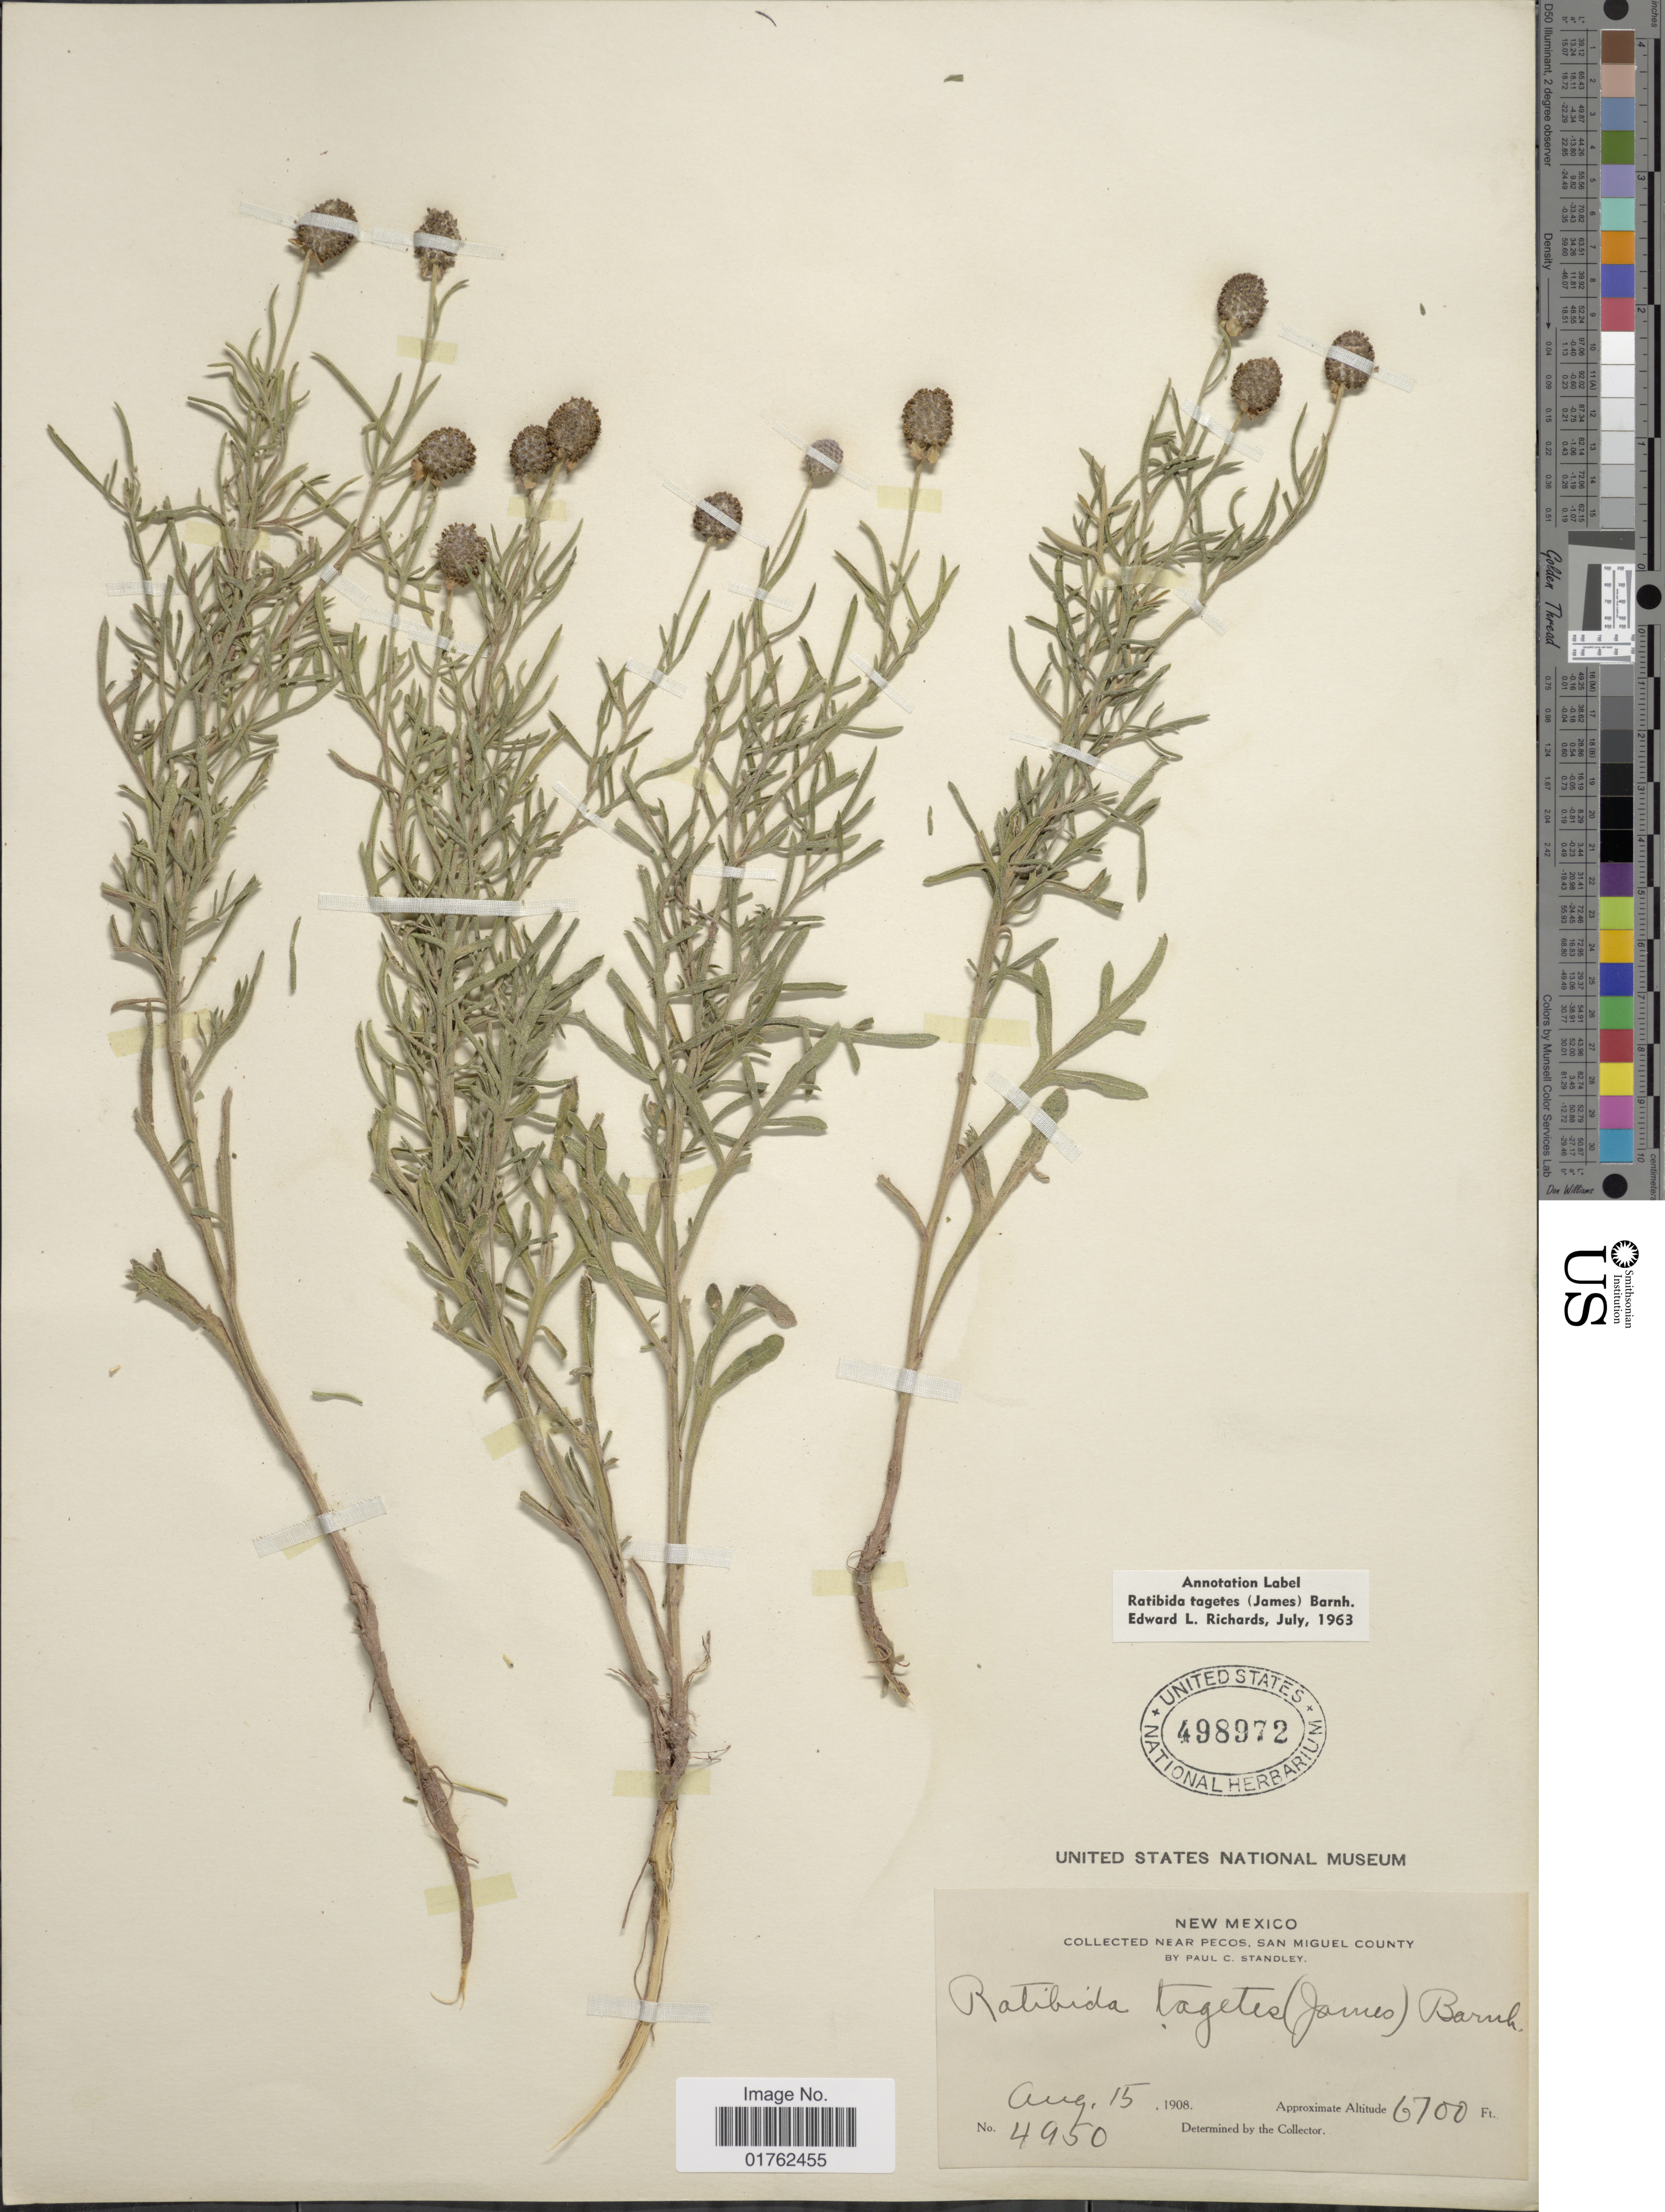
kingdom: Plantae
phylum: Tracheophyta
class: Magnoliopsida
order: Asterales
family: Asteraceae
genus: Ratibida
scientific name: Ratibida tagetes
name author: (James) Barnhart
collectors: P. C. Standley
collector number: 4950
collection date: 1908-08-15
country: United States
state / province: New Mexico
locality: Near Pecos, San Miguel County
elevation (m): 2042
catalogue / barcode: US 498972